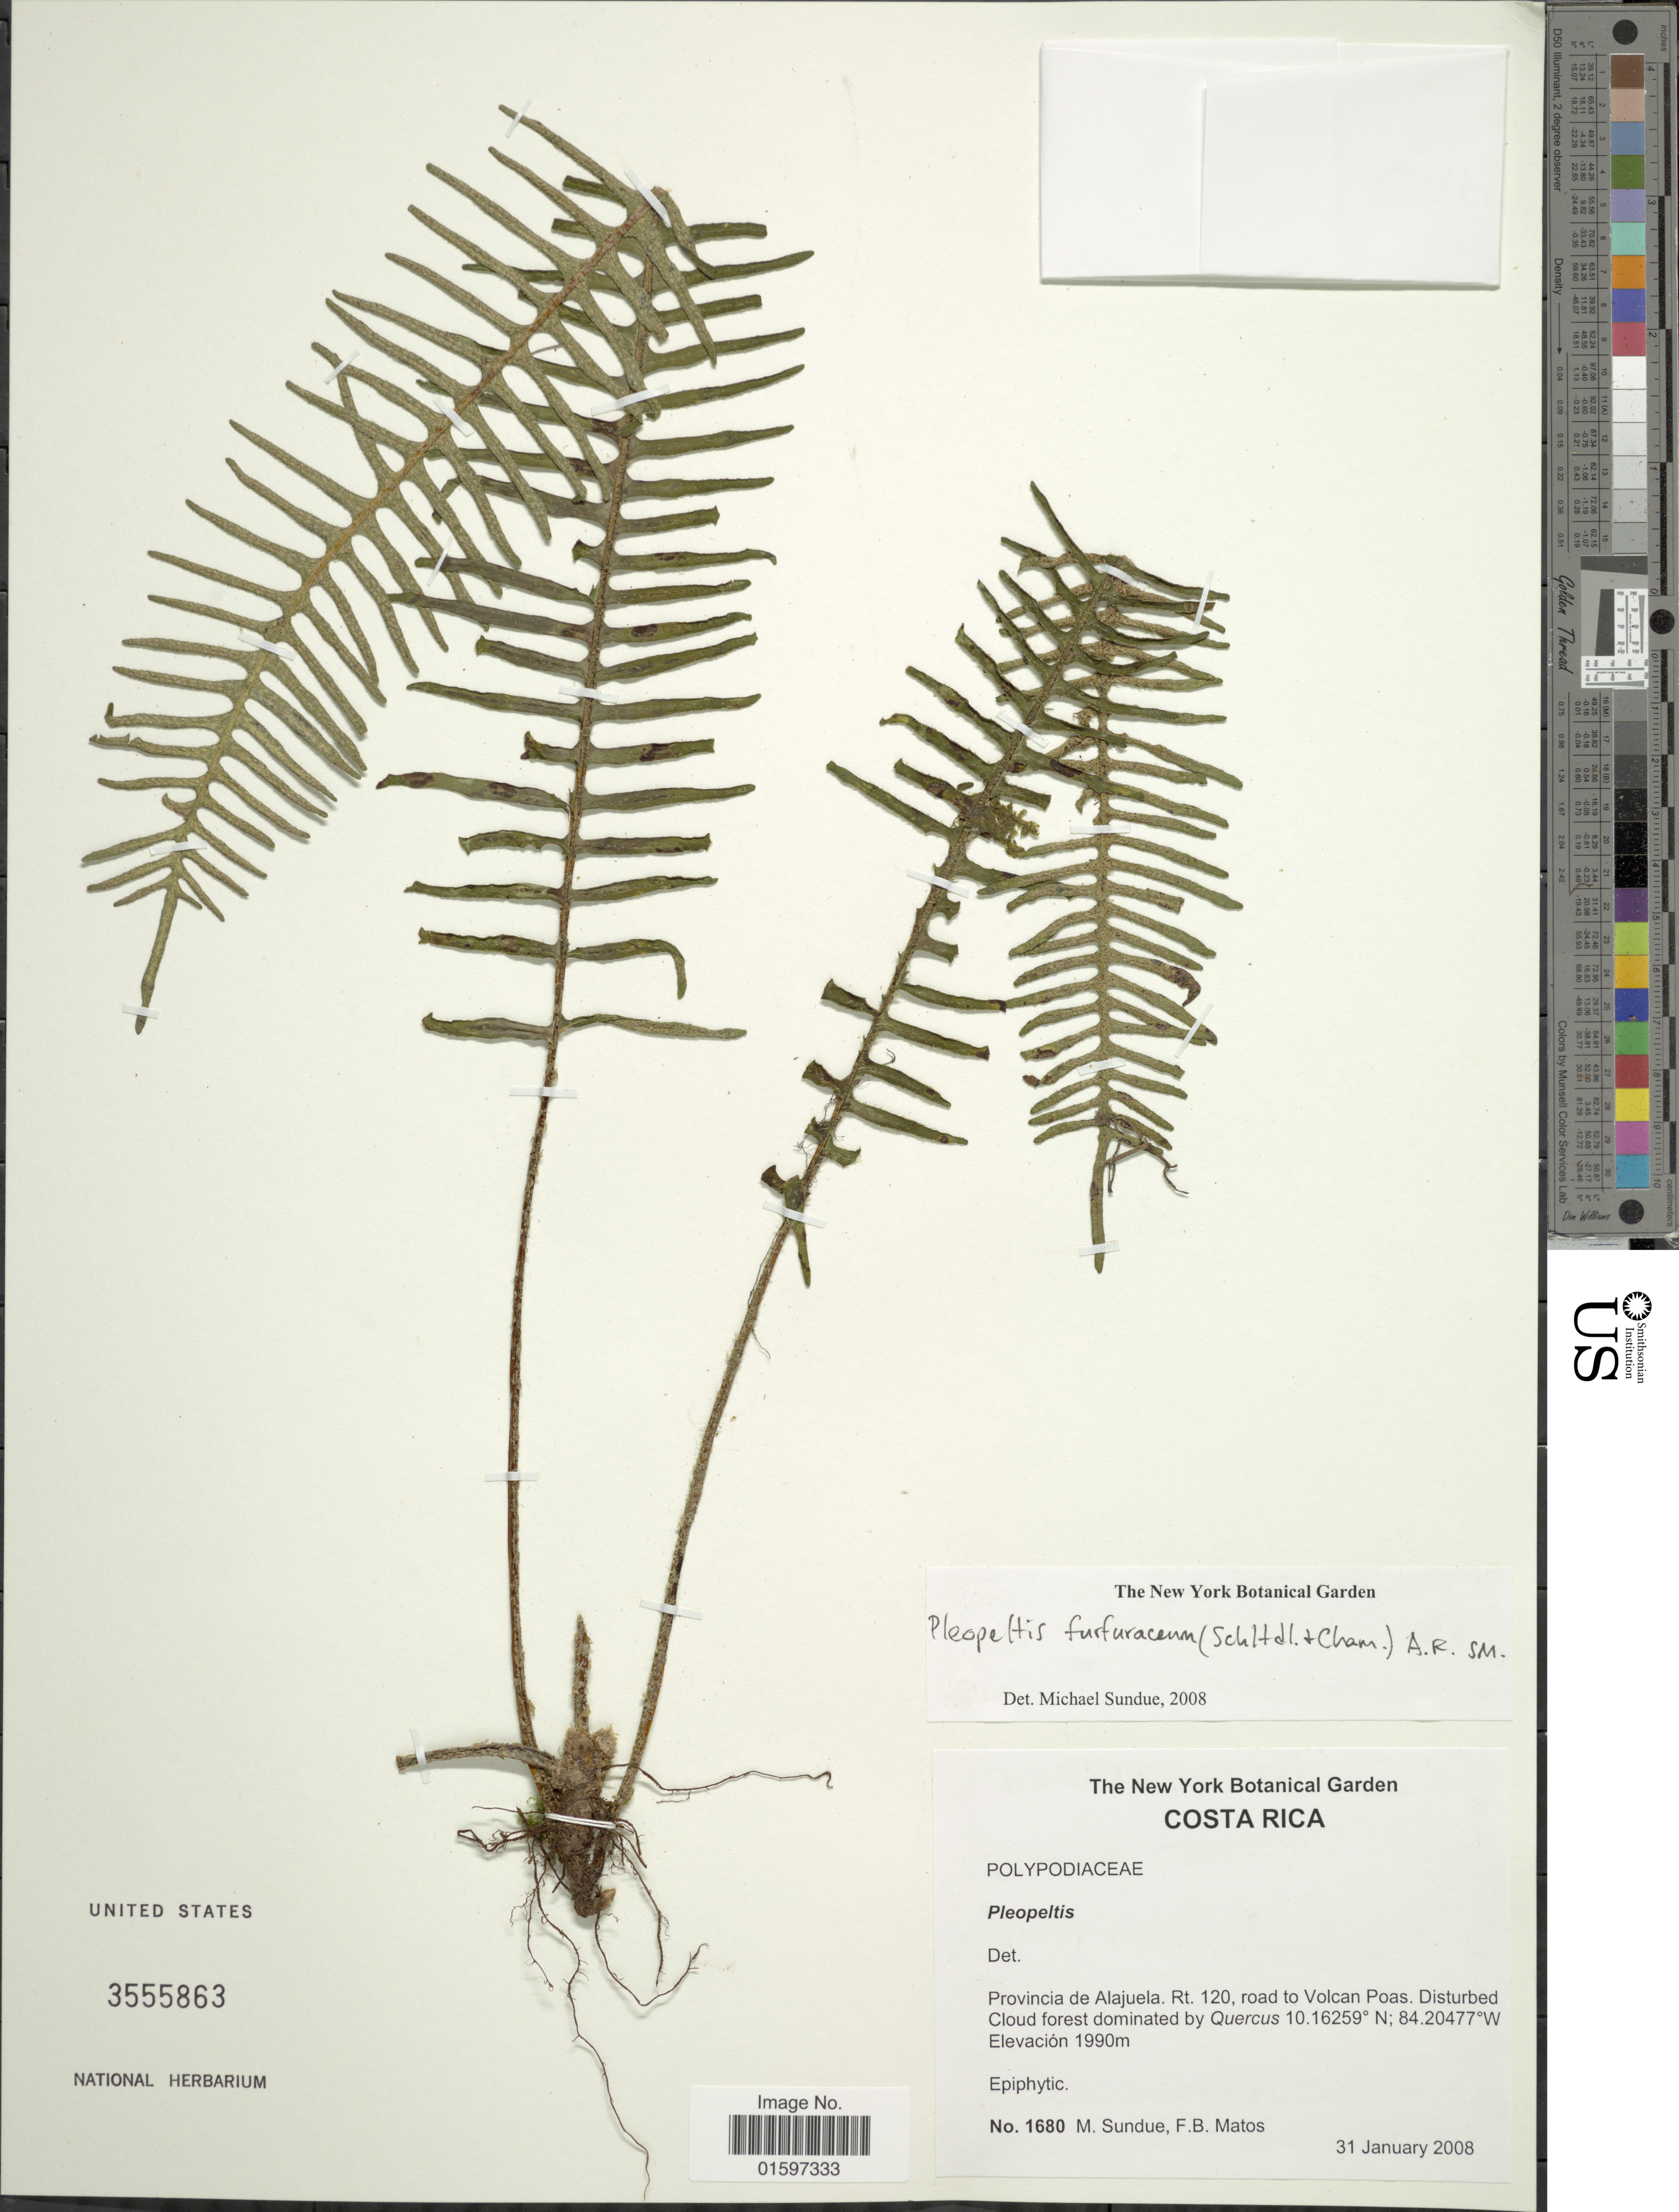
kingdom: Plantae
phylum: Tracheophyta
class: Polypodiopsida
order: Polypodiales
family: Polypodiaceae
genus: Pleopeltis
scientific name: Pleopeltis furfuracea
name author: (Schltdl. & Cham.) A.R. Sm. & Tejero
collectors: M. Sundue & F. Matos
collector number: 1680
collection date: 2008-01-31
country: Costa Rica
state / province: Alajuela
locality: Rt. 120 road to Volcan Poas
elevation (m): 1990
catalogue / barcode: US 3555863